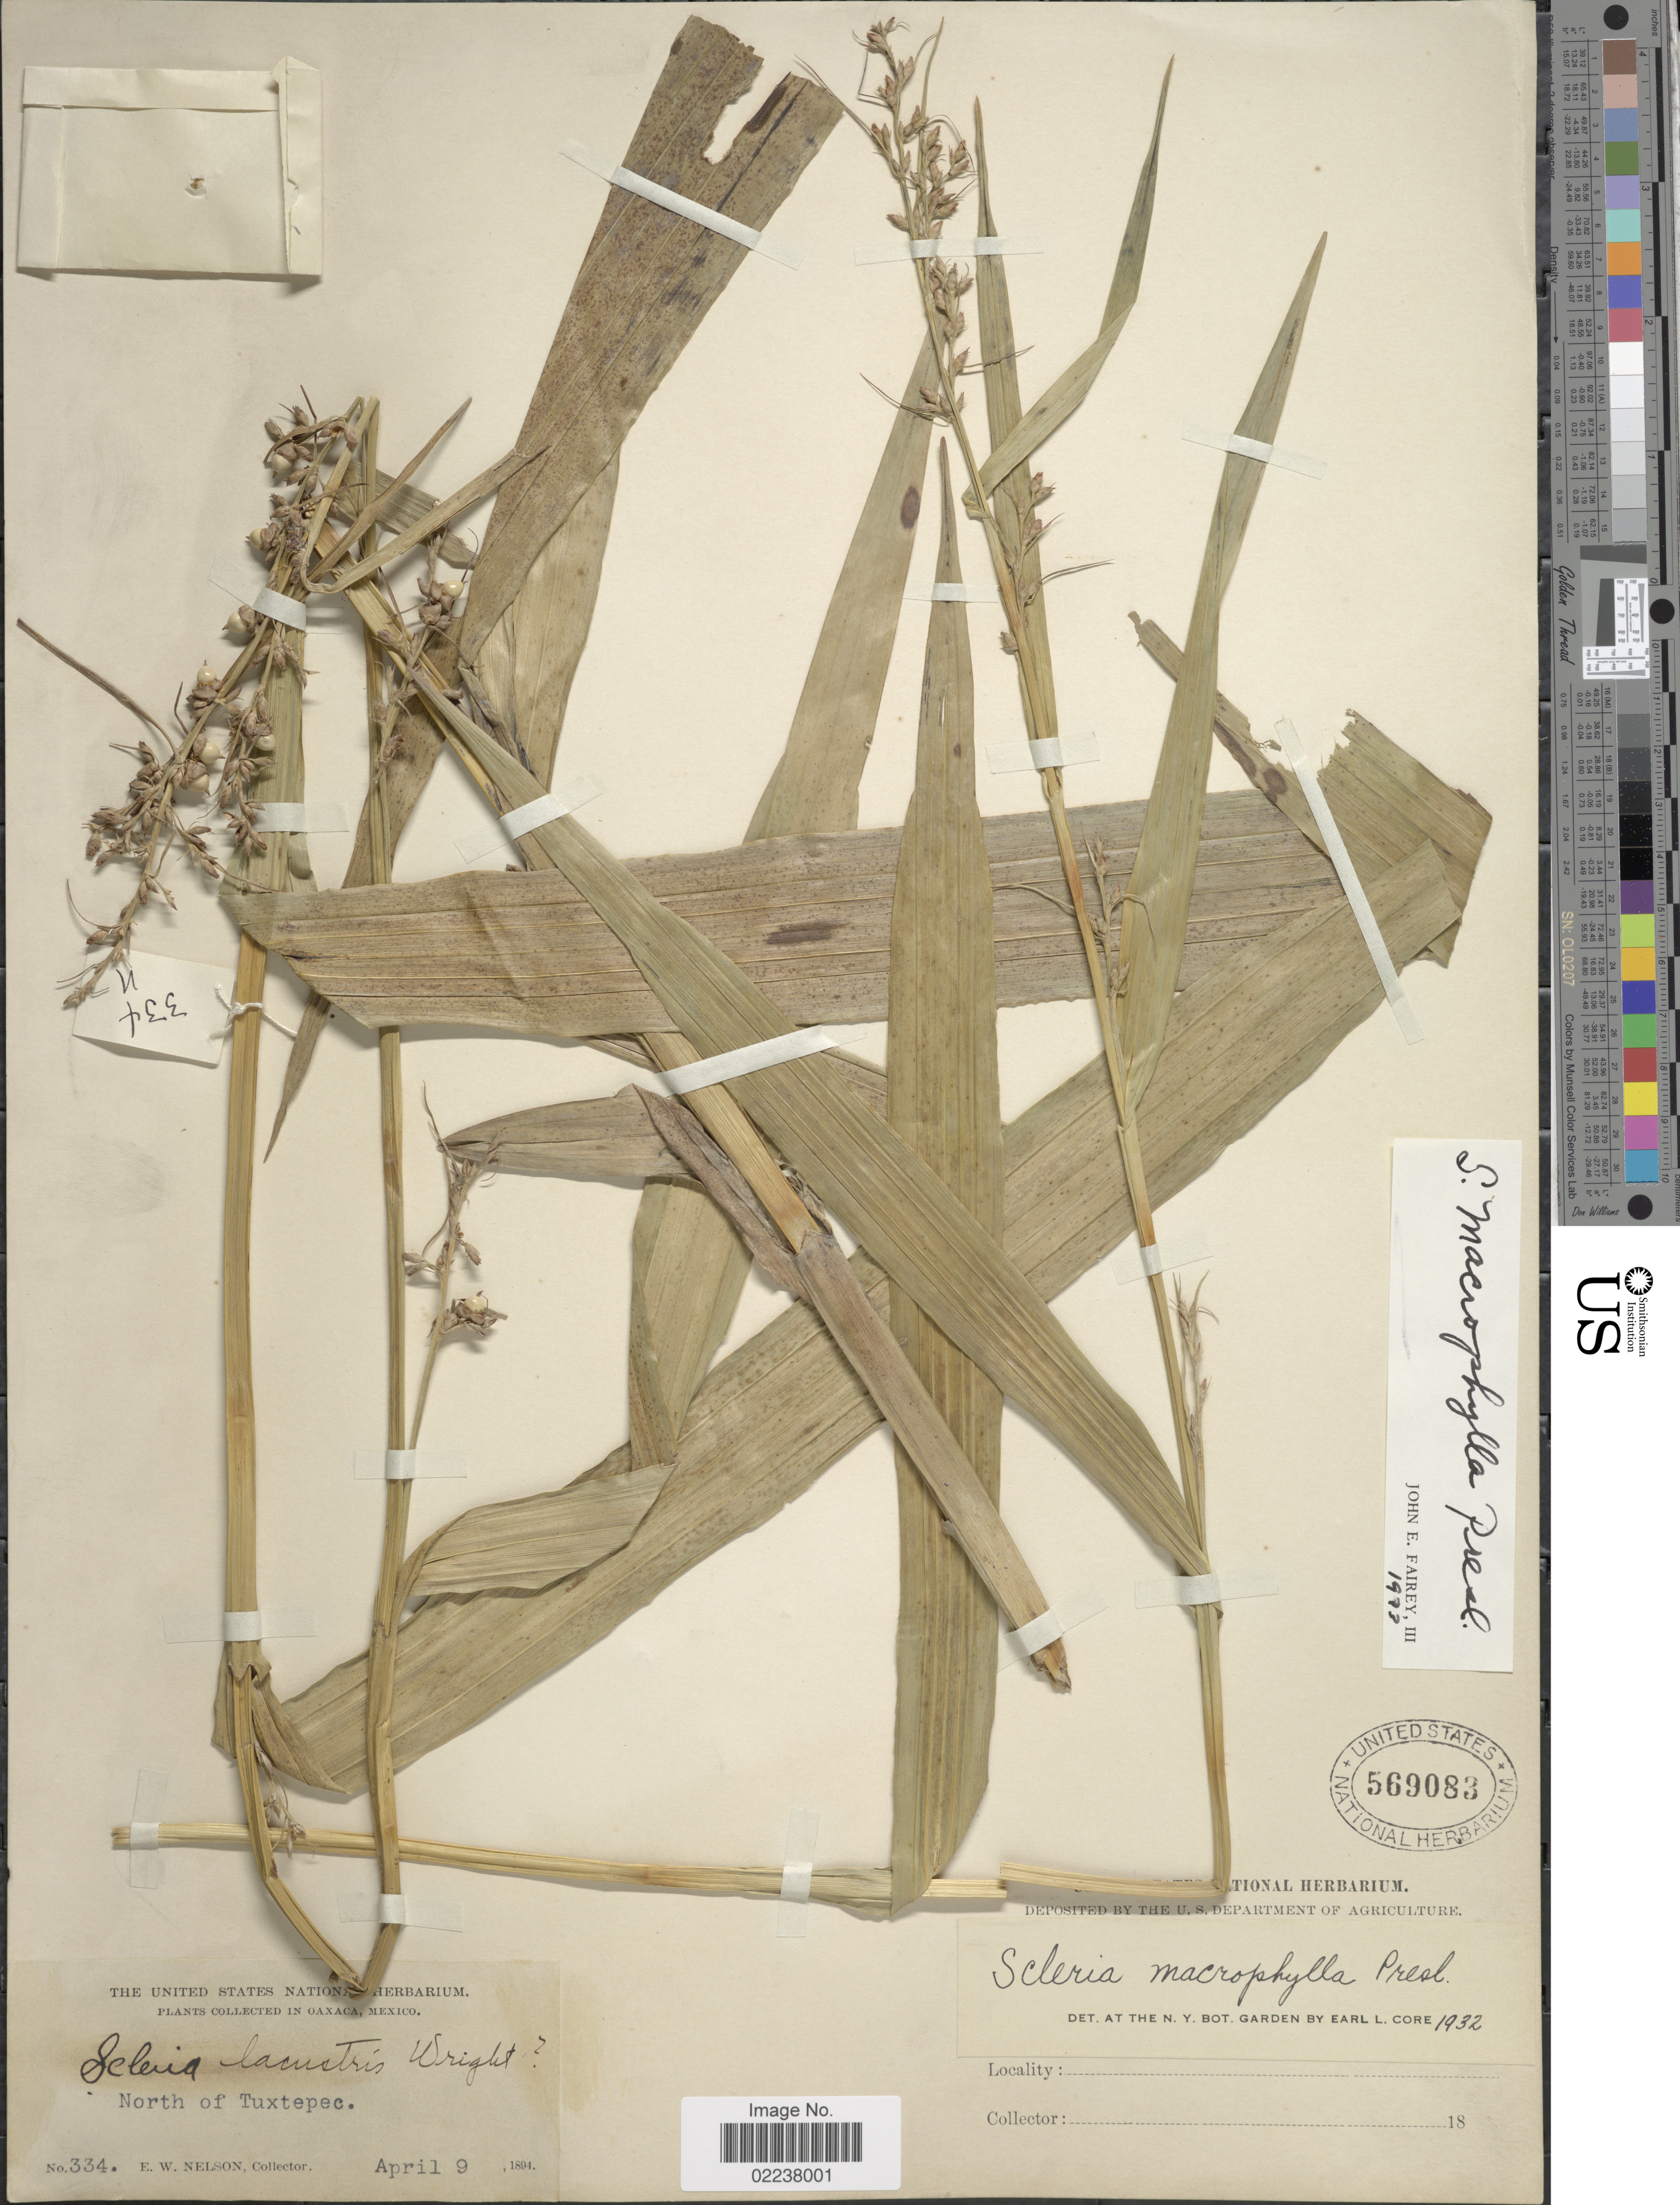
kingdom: Plantae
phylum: Tracheophyta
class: Liliopsida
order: Poales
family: Cyperaceae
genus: Scleria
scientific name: Scleria macrophylla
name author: J. Presl & C. Presl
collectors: E. W. Nelson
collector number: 334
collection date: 1894-04-09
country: Mexico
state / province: Oaxaca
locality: North of Tuxtepec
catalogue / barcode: US 569083